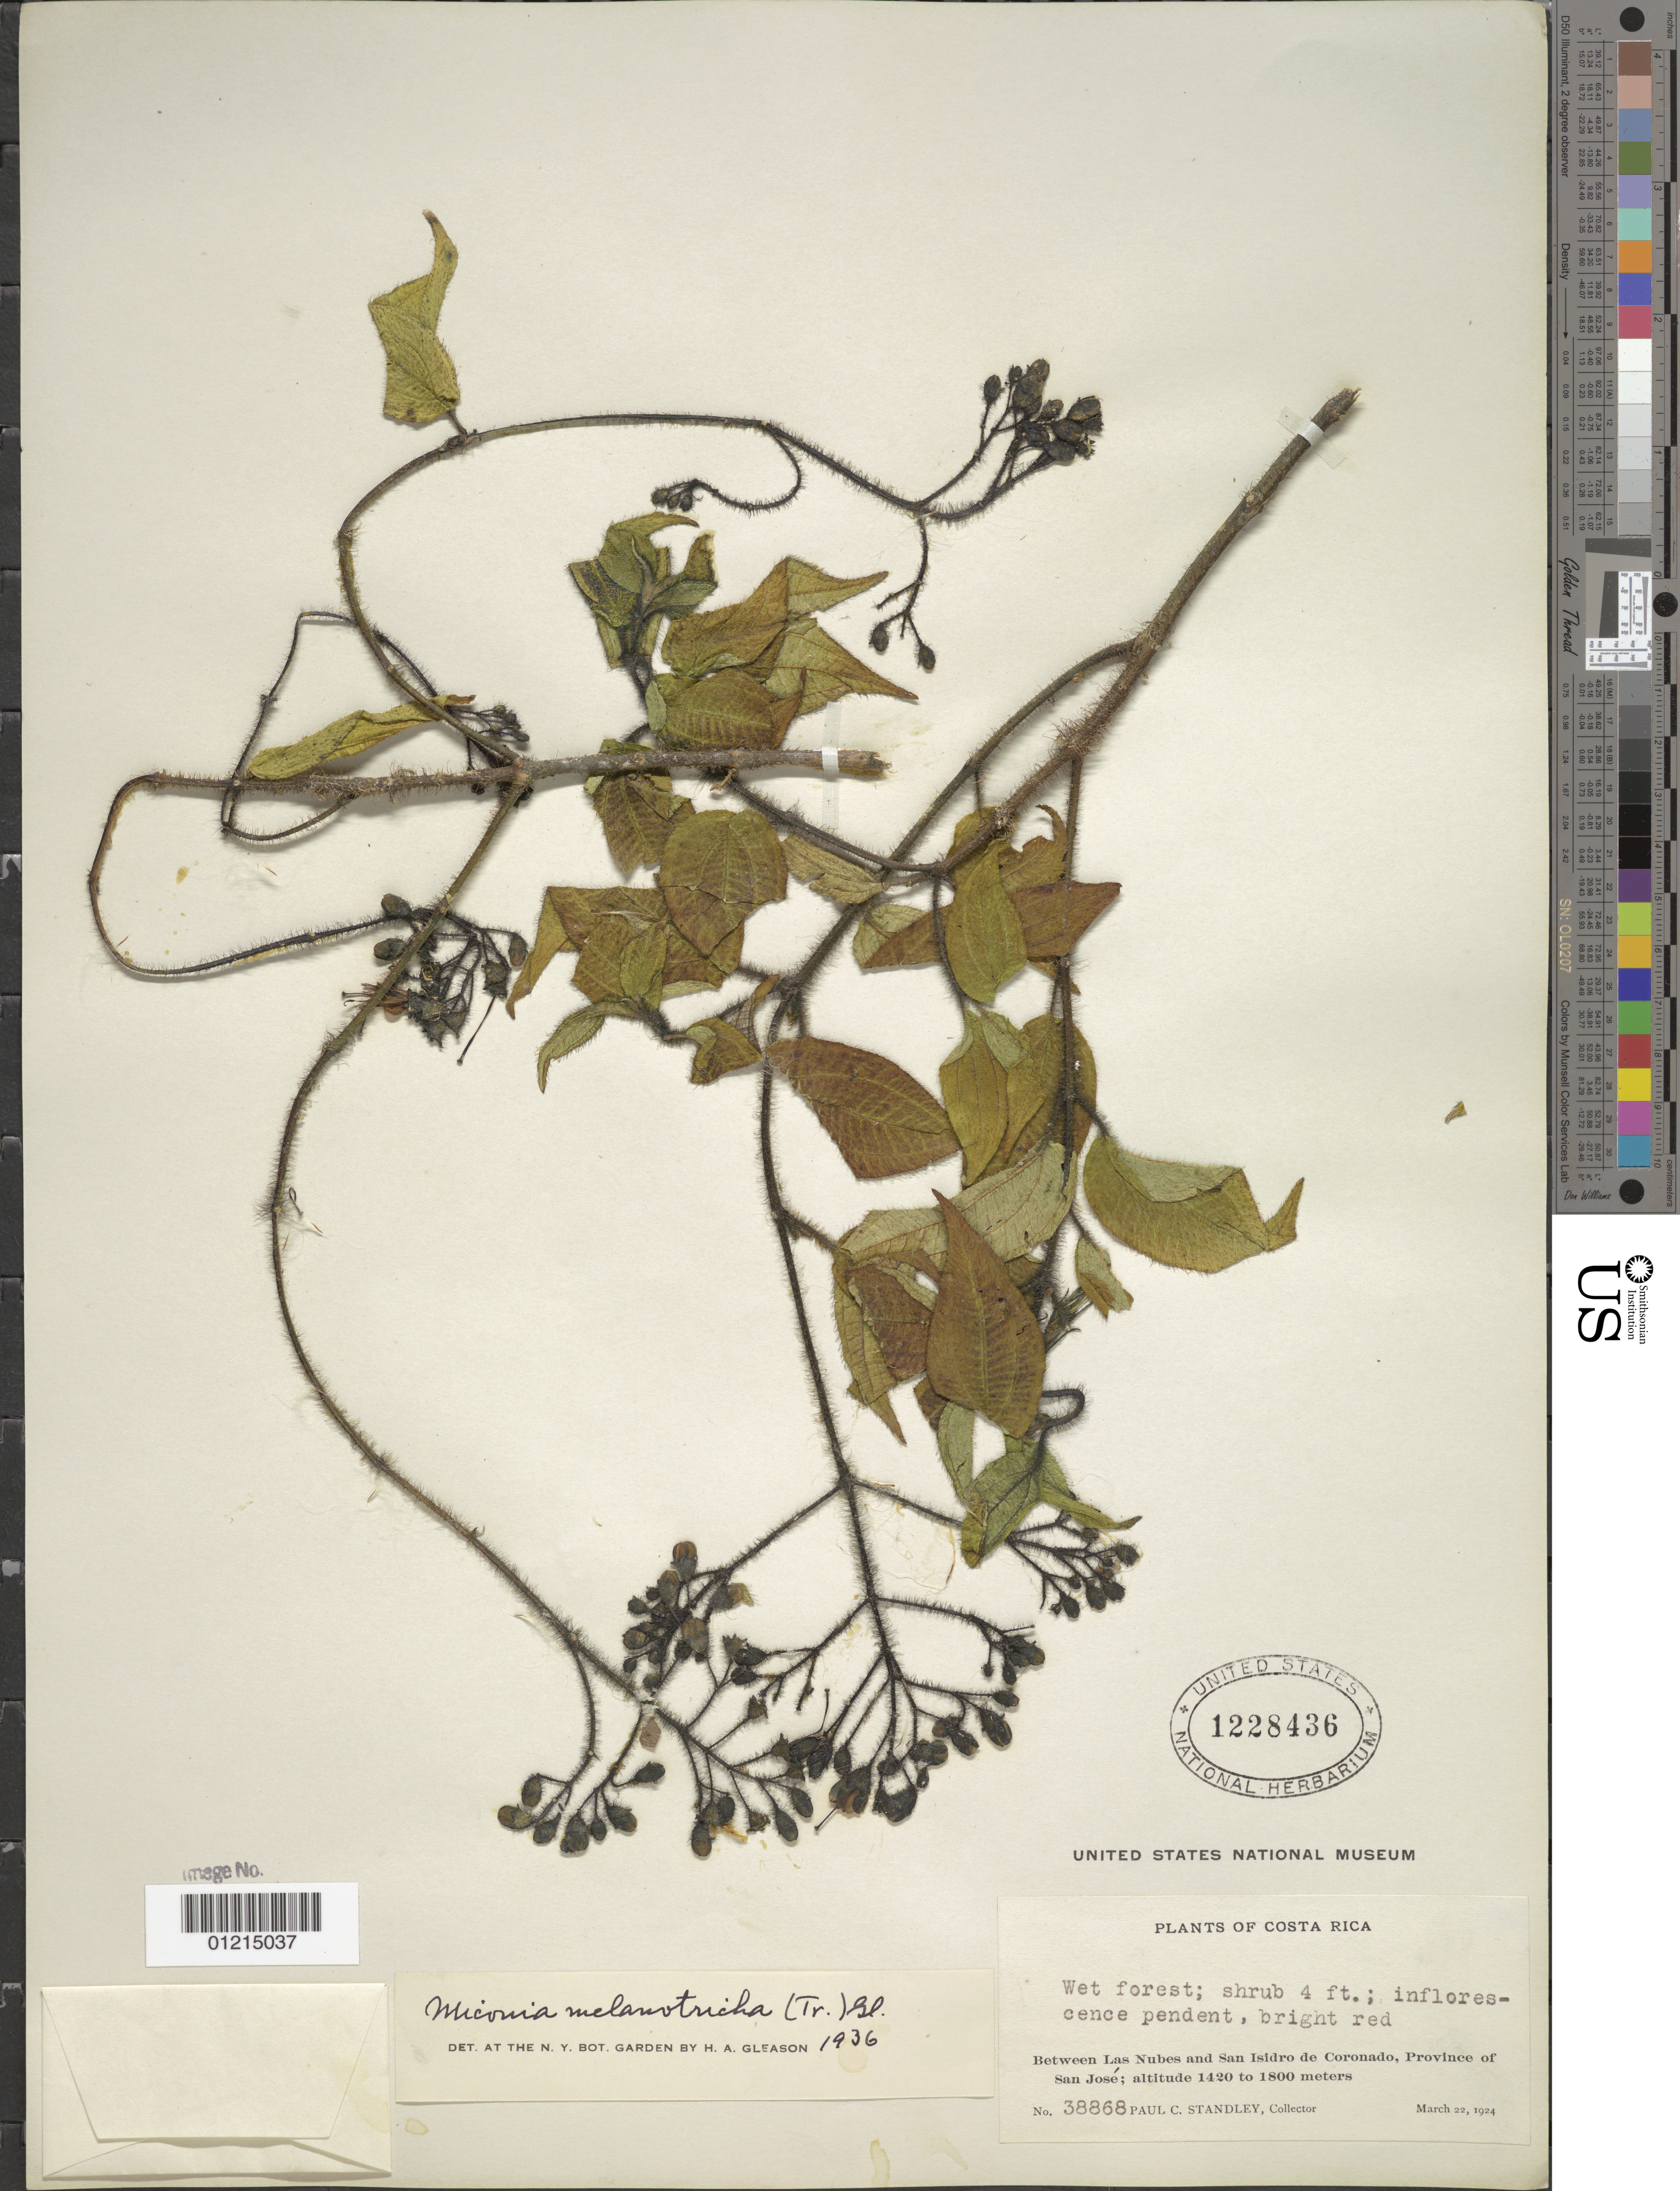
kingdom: Plantae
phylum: Tracheophyta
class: Magnoliopsida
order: Myrtales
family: Melastomataceae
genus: Miconia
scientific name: Miconia melanotricha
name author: (Triana) Gleason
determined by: Gleason, H. A.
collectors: P. C. Standley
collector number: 38868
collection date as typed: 22 Mar 1924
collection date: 1924-03-22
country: Costa Rica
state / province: San José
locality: Between Las Nubes and San Isidro de Coronado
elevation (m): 1420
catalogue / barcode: US 1228436